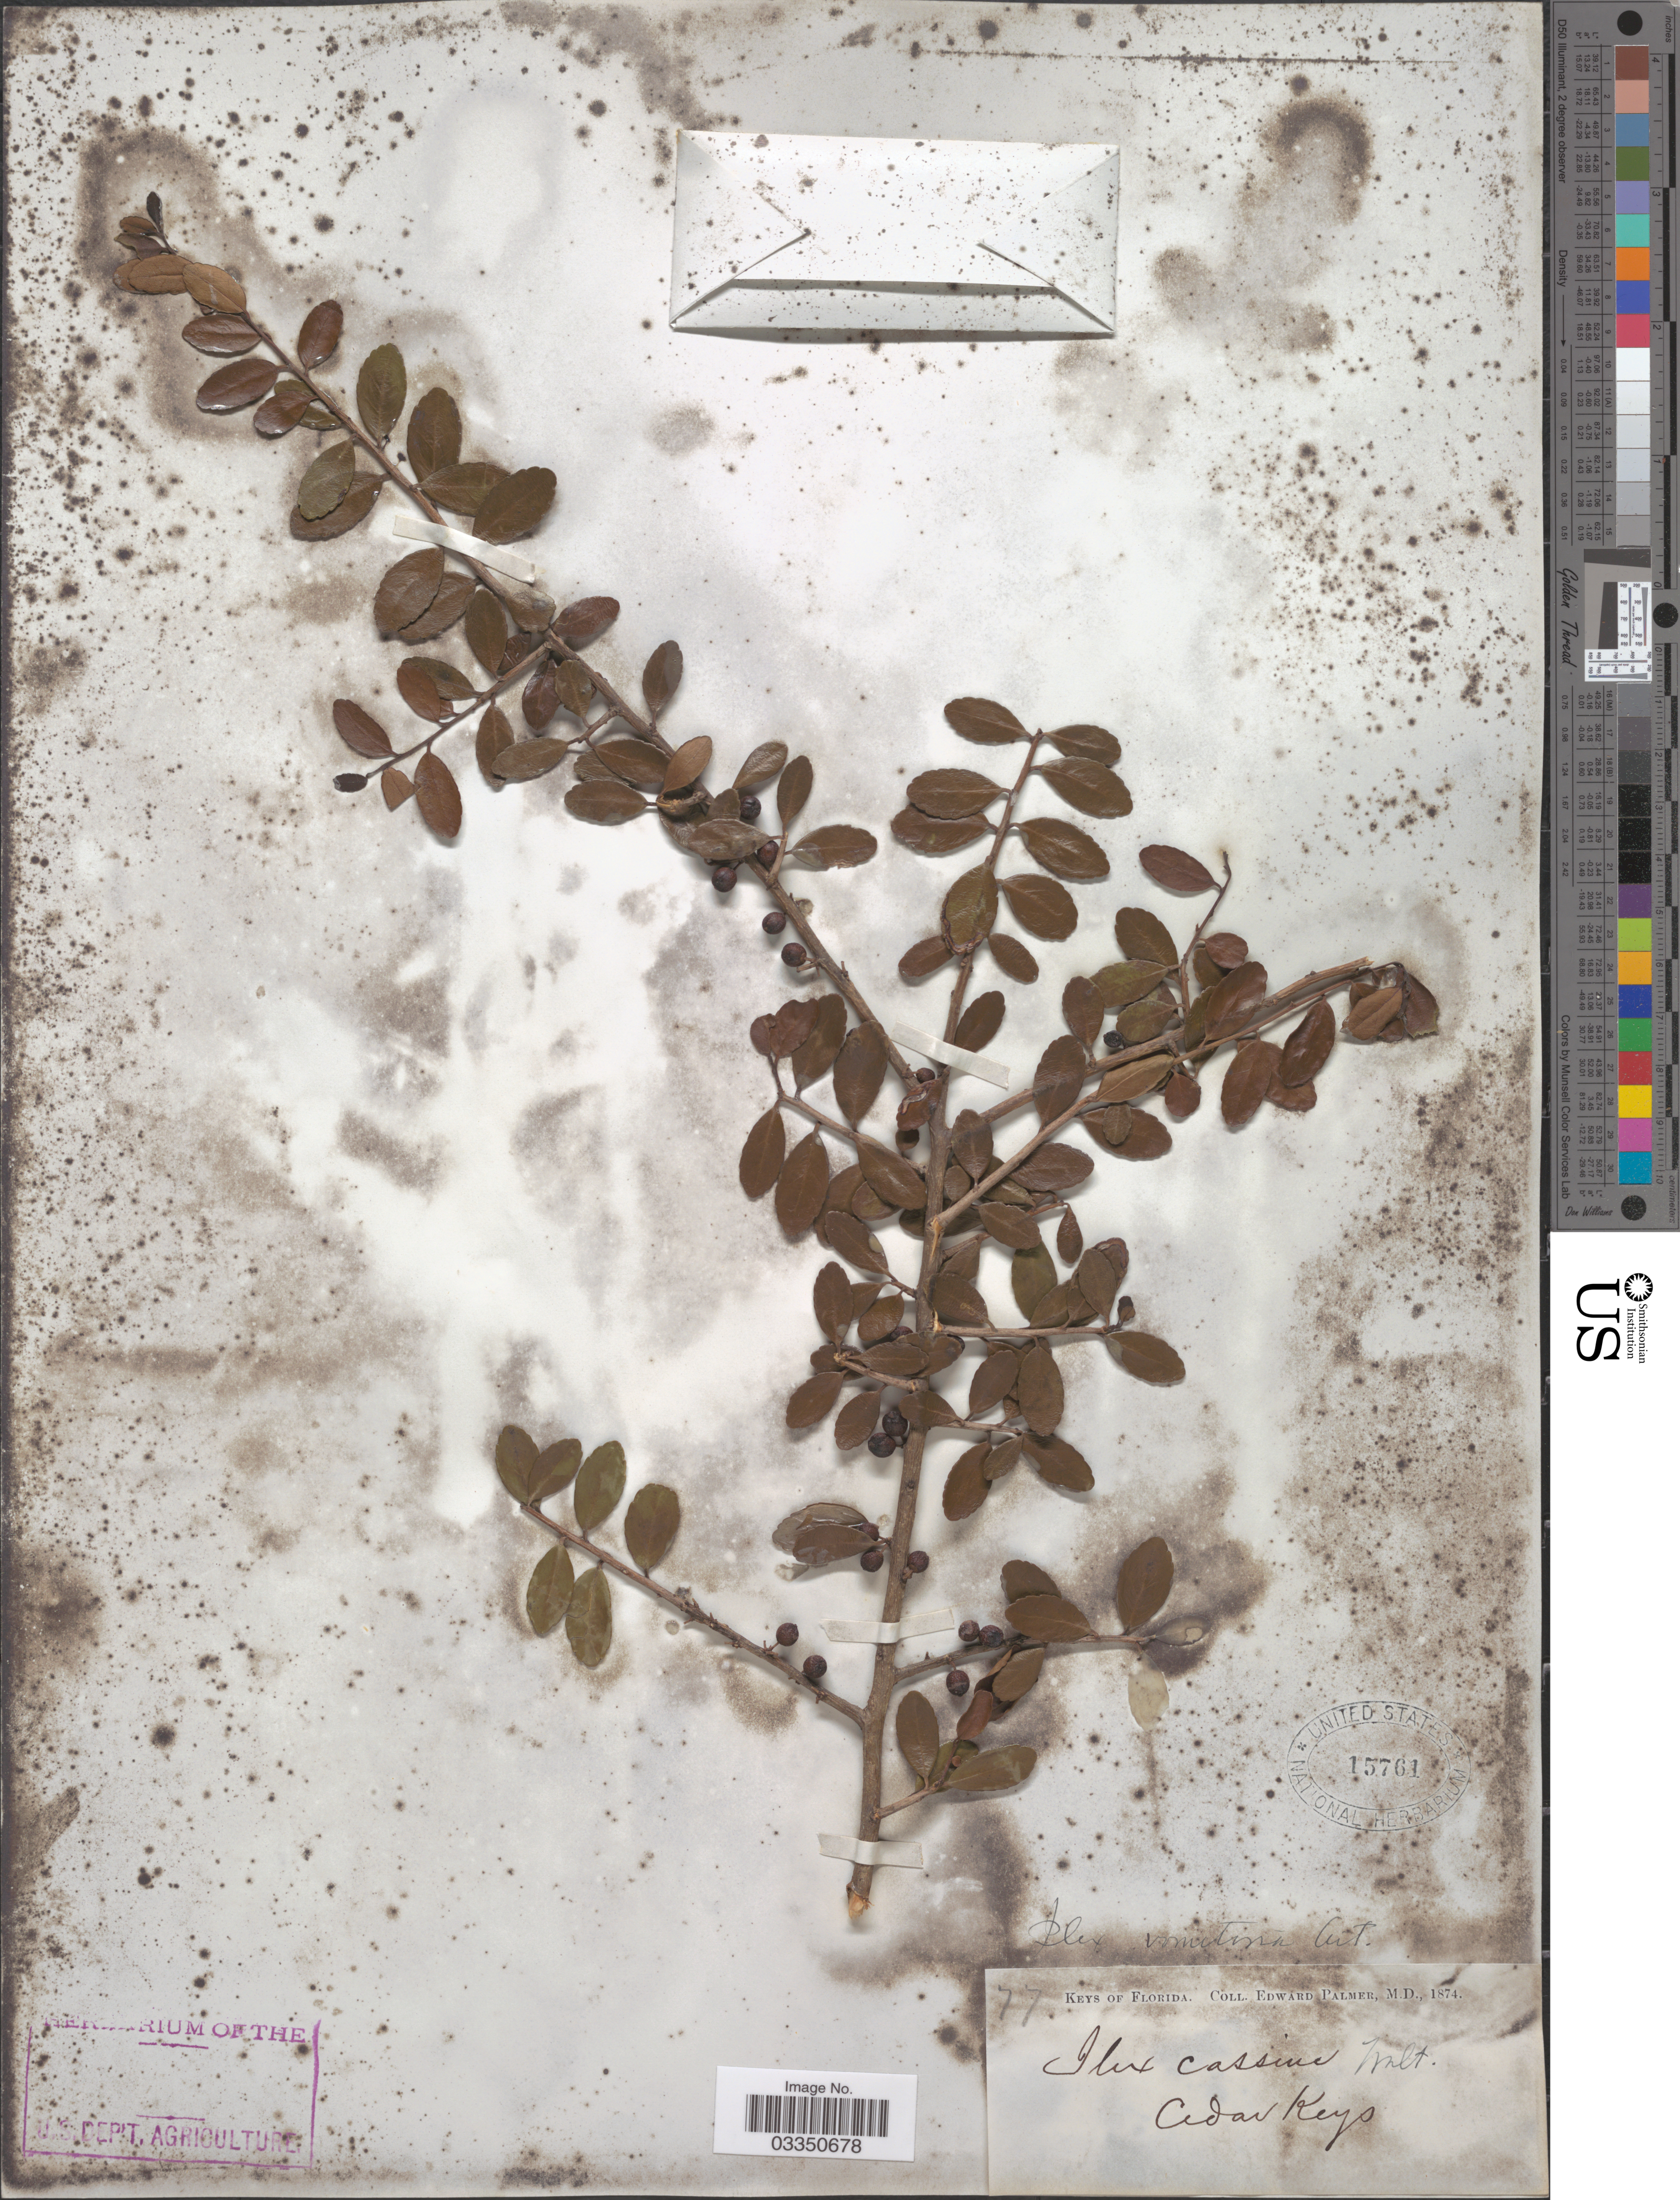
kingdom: Plantae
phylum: Tracheophyta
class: Magnoliopsida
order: Aquifoliales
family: Aquifoliaceae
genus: Ilex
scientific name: Ilex vomitoria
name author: Aiton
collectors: E. Palmer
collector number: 77?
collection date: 1874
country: United States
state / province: Florida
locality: Keys of Florida. Cedar Keys.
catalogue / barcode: US 15761